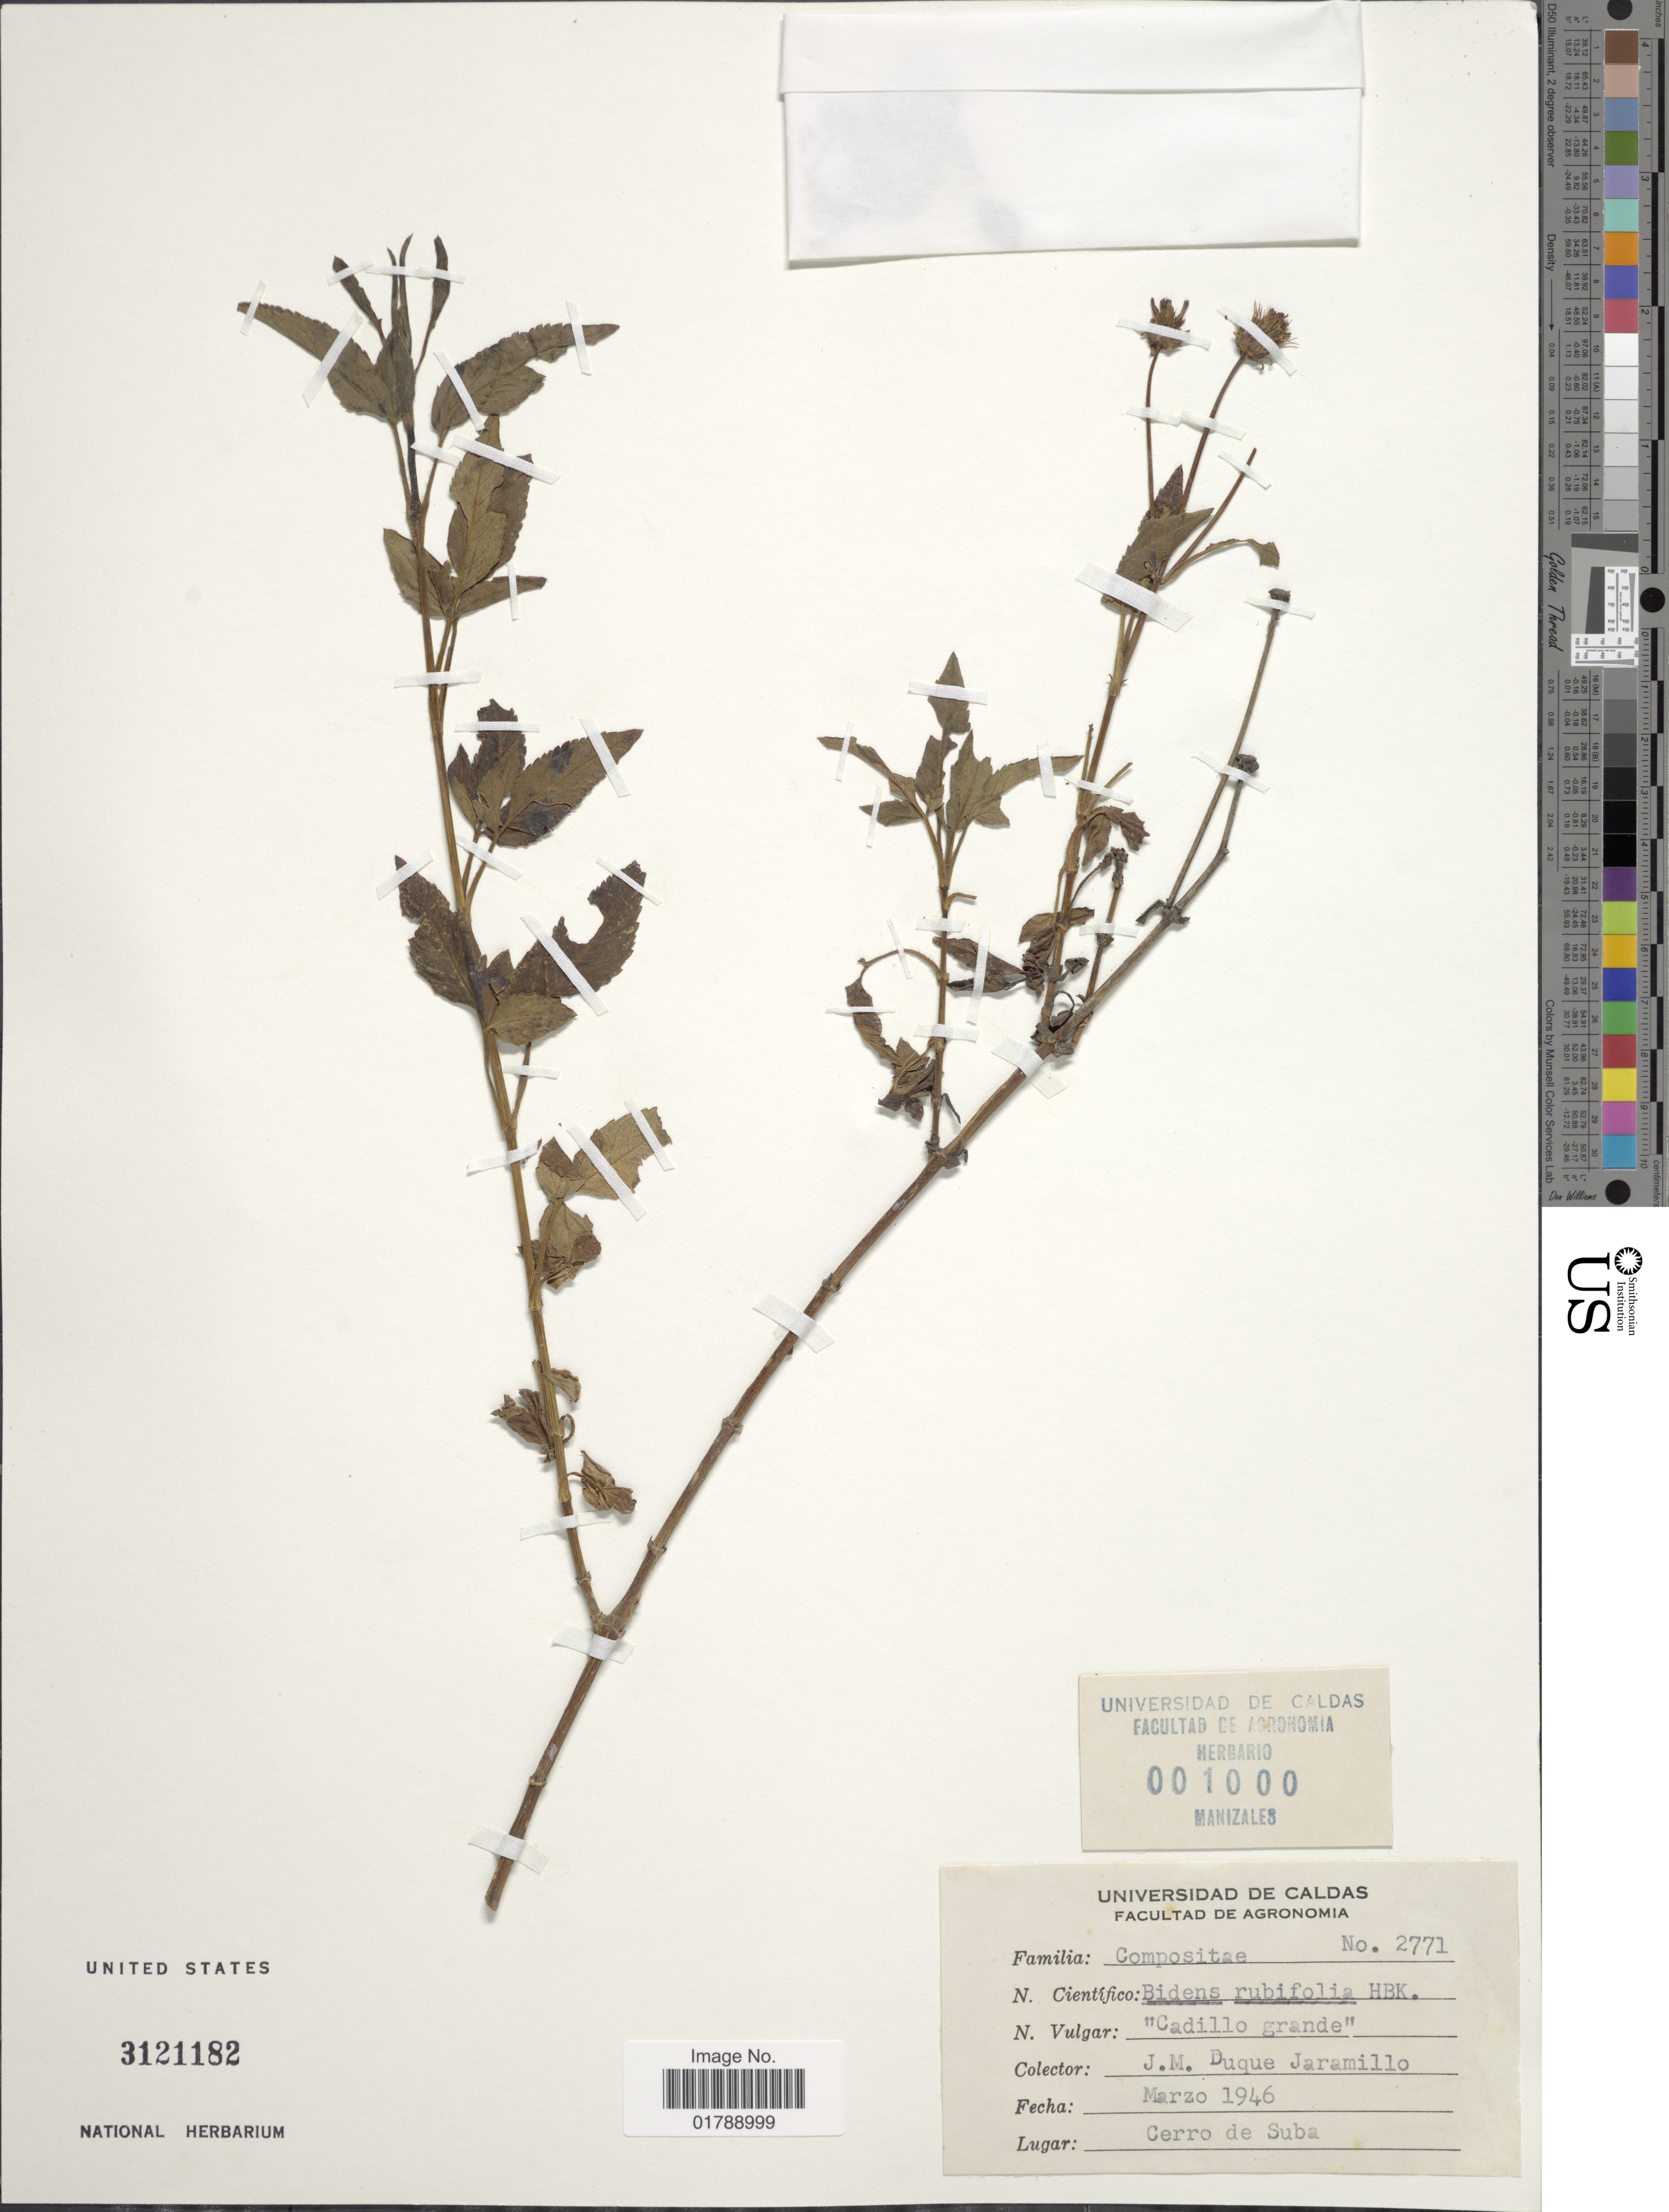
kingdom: Plantae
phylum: Tracheophyta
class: Magnoliopsida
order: Asterales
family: Asteraceae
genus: Bidens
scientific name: Bidens rubifolia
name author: Kunth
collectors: J. M. Duque Jaramillo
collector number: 2771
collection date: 1946-03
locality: Cerro de Suba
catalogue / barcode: US 3121182